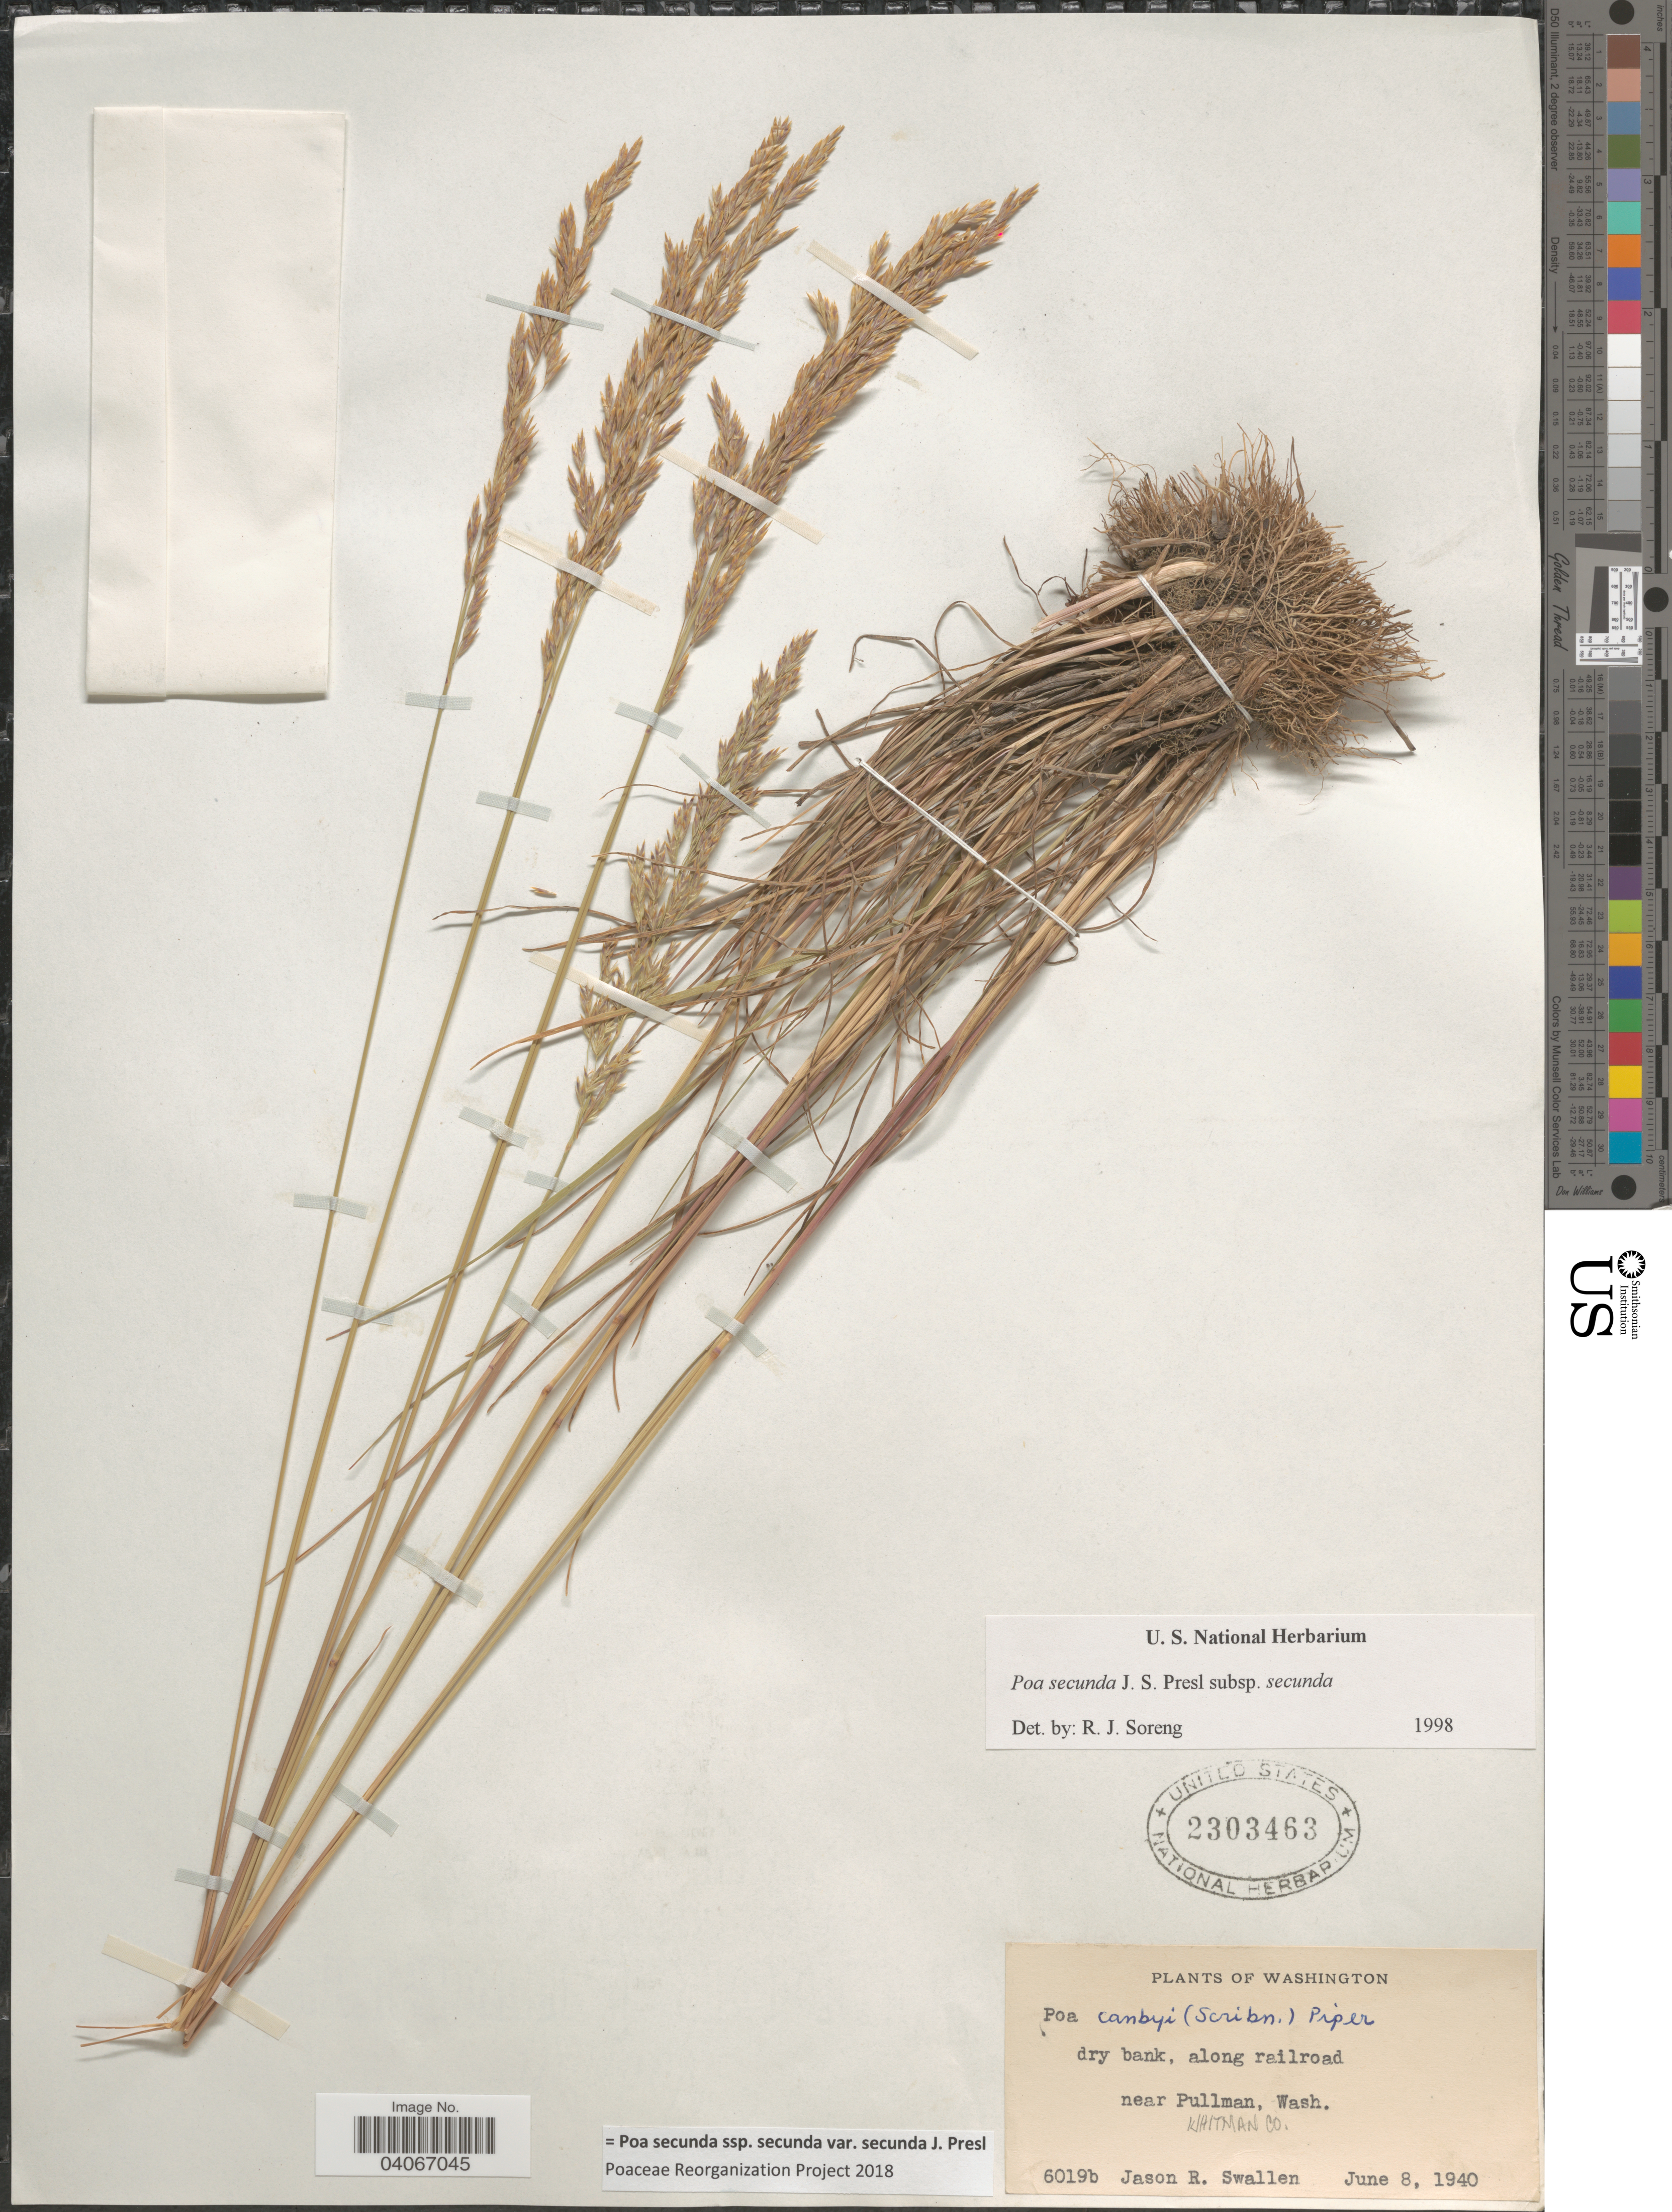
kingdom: Plantae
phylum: Tracheophyta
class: Liliopsida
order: Poales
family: Poaceae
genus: Poa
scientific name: Poa secunda subsp. secunda var. secunda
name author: J. Presl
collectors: J. R. Swallen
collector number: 6019b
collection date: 1940-06-08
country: United States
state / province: Washington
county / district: Whitman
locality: Dry banks, along railroad. Near Pullman. Whitman Co.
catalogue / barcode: US 2303463